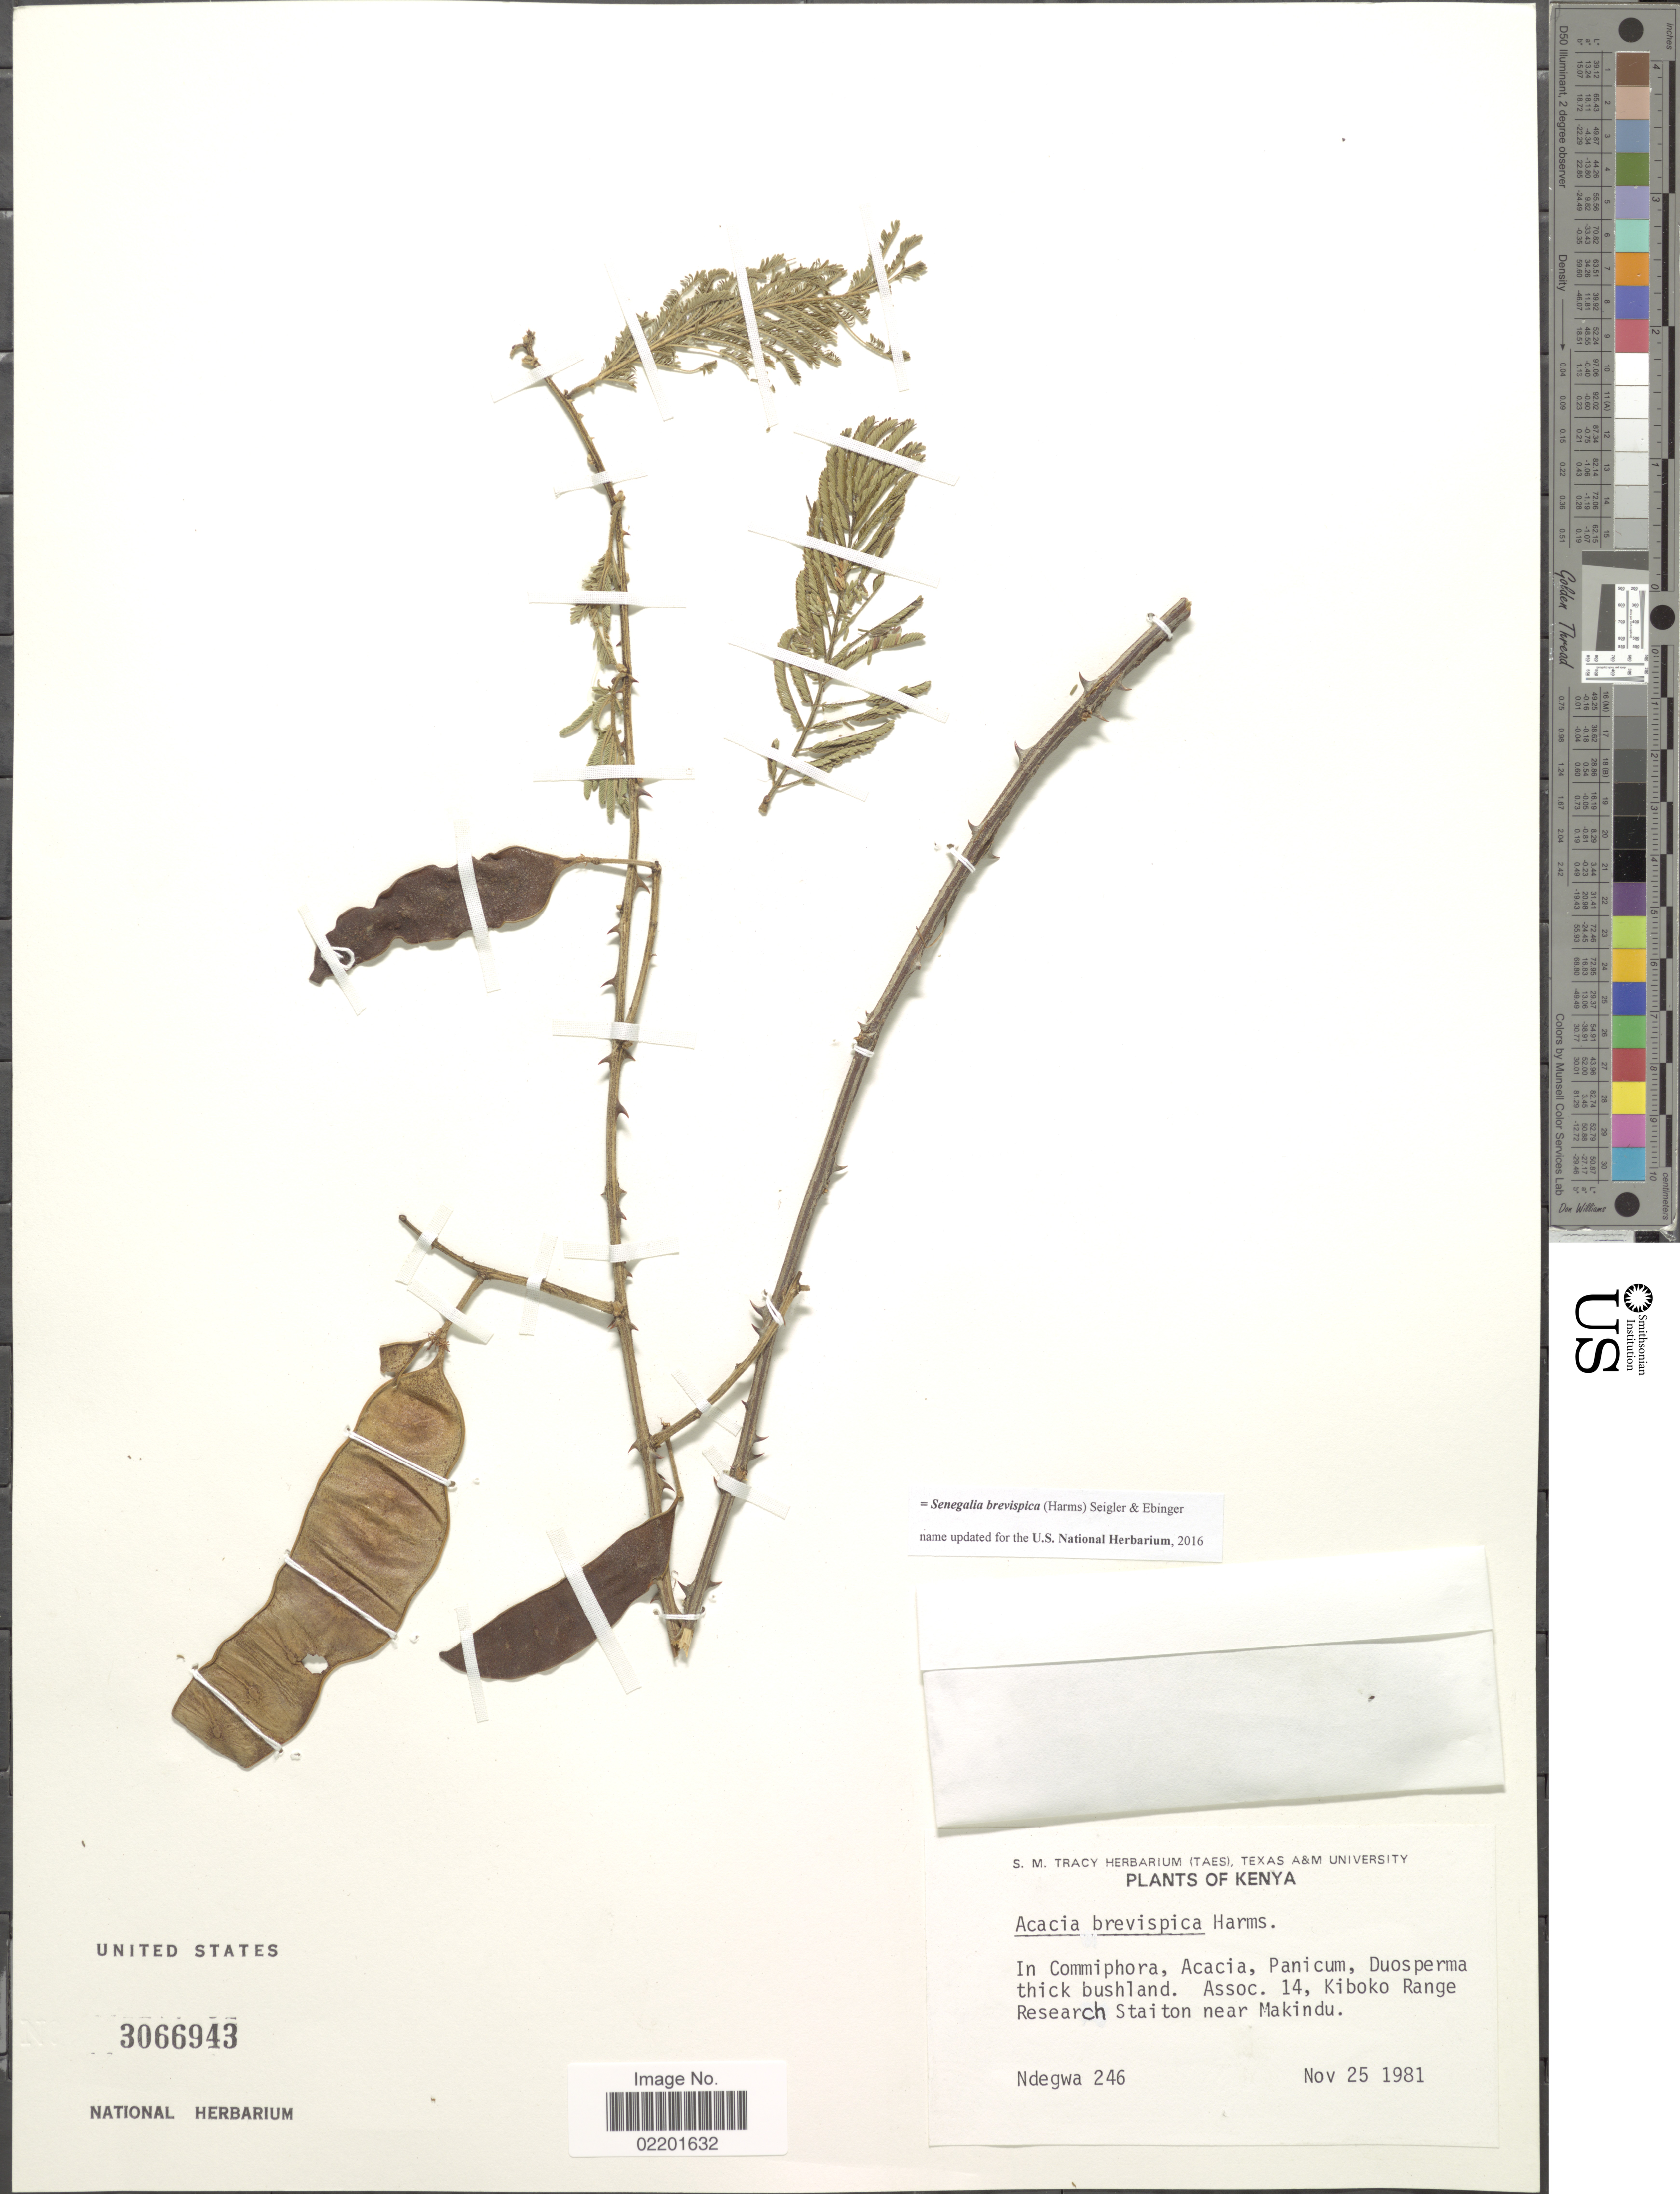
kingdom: Plantae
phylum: Tracheophyta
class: Magnoliopsida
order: Fabales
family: Fabaceae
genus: Senegalia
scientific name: Senegalia brevispica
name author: (Harms) Seigler & Ebinger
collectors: -. Ndegwa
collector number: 246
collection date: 1981-11-25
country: Kenya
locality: Kenya. Assoc. 14, Kiboko Range Research Station near Makindu.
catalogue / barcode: US 3066943